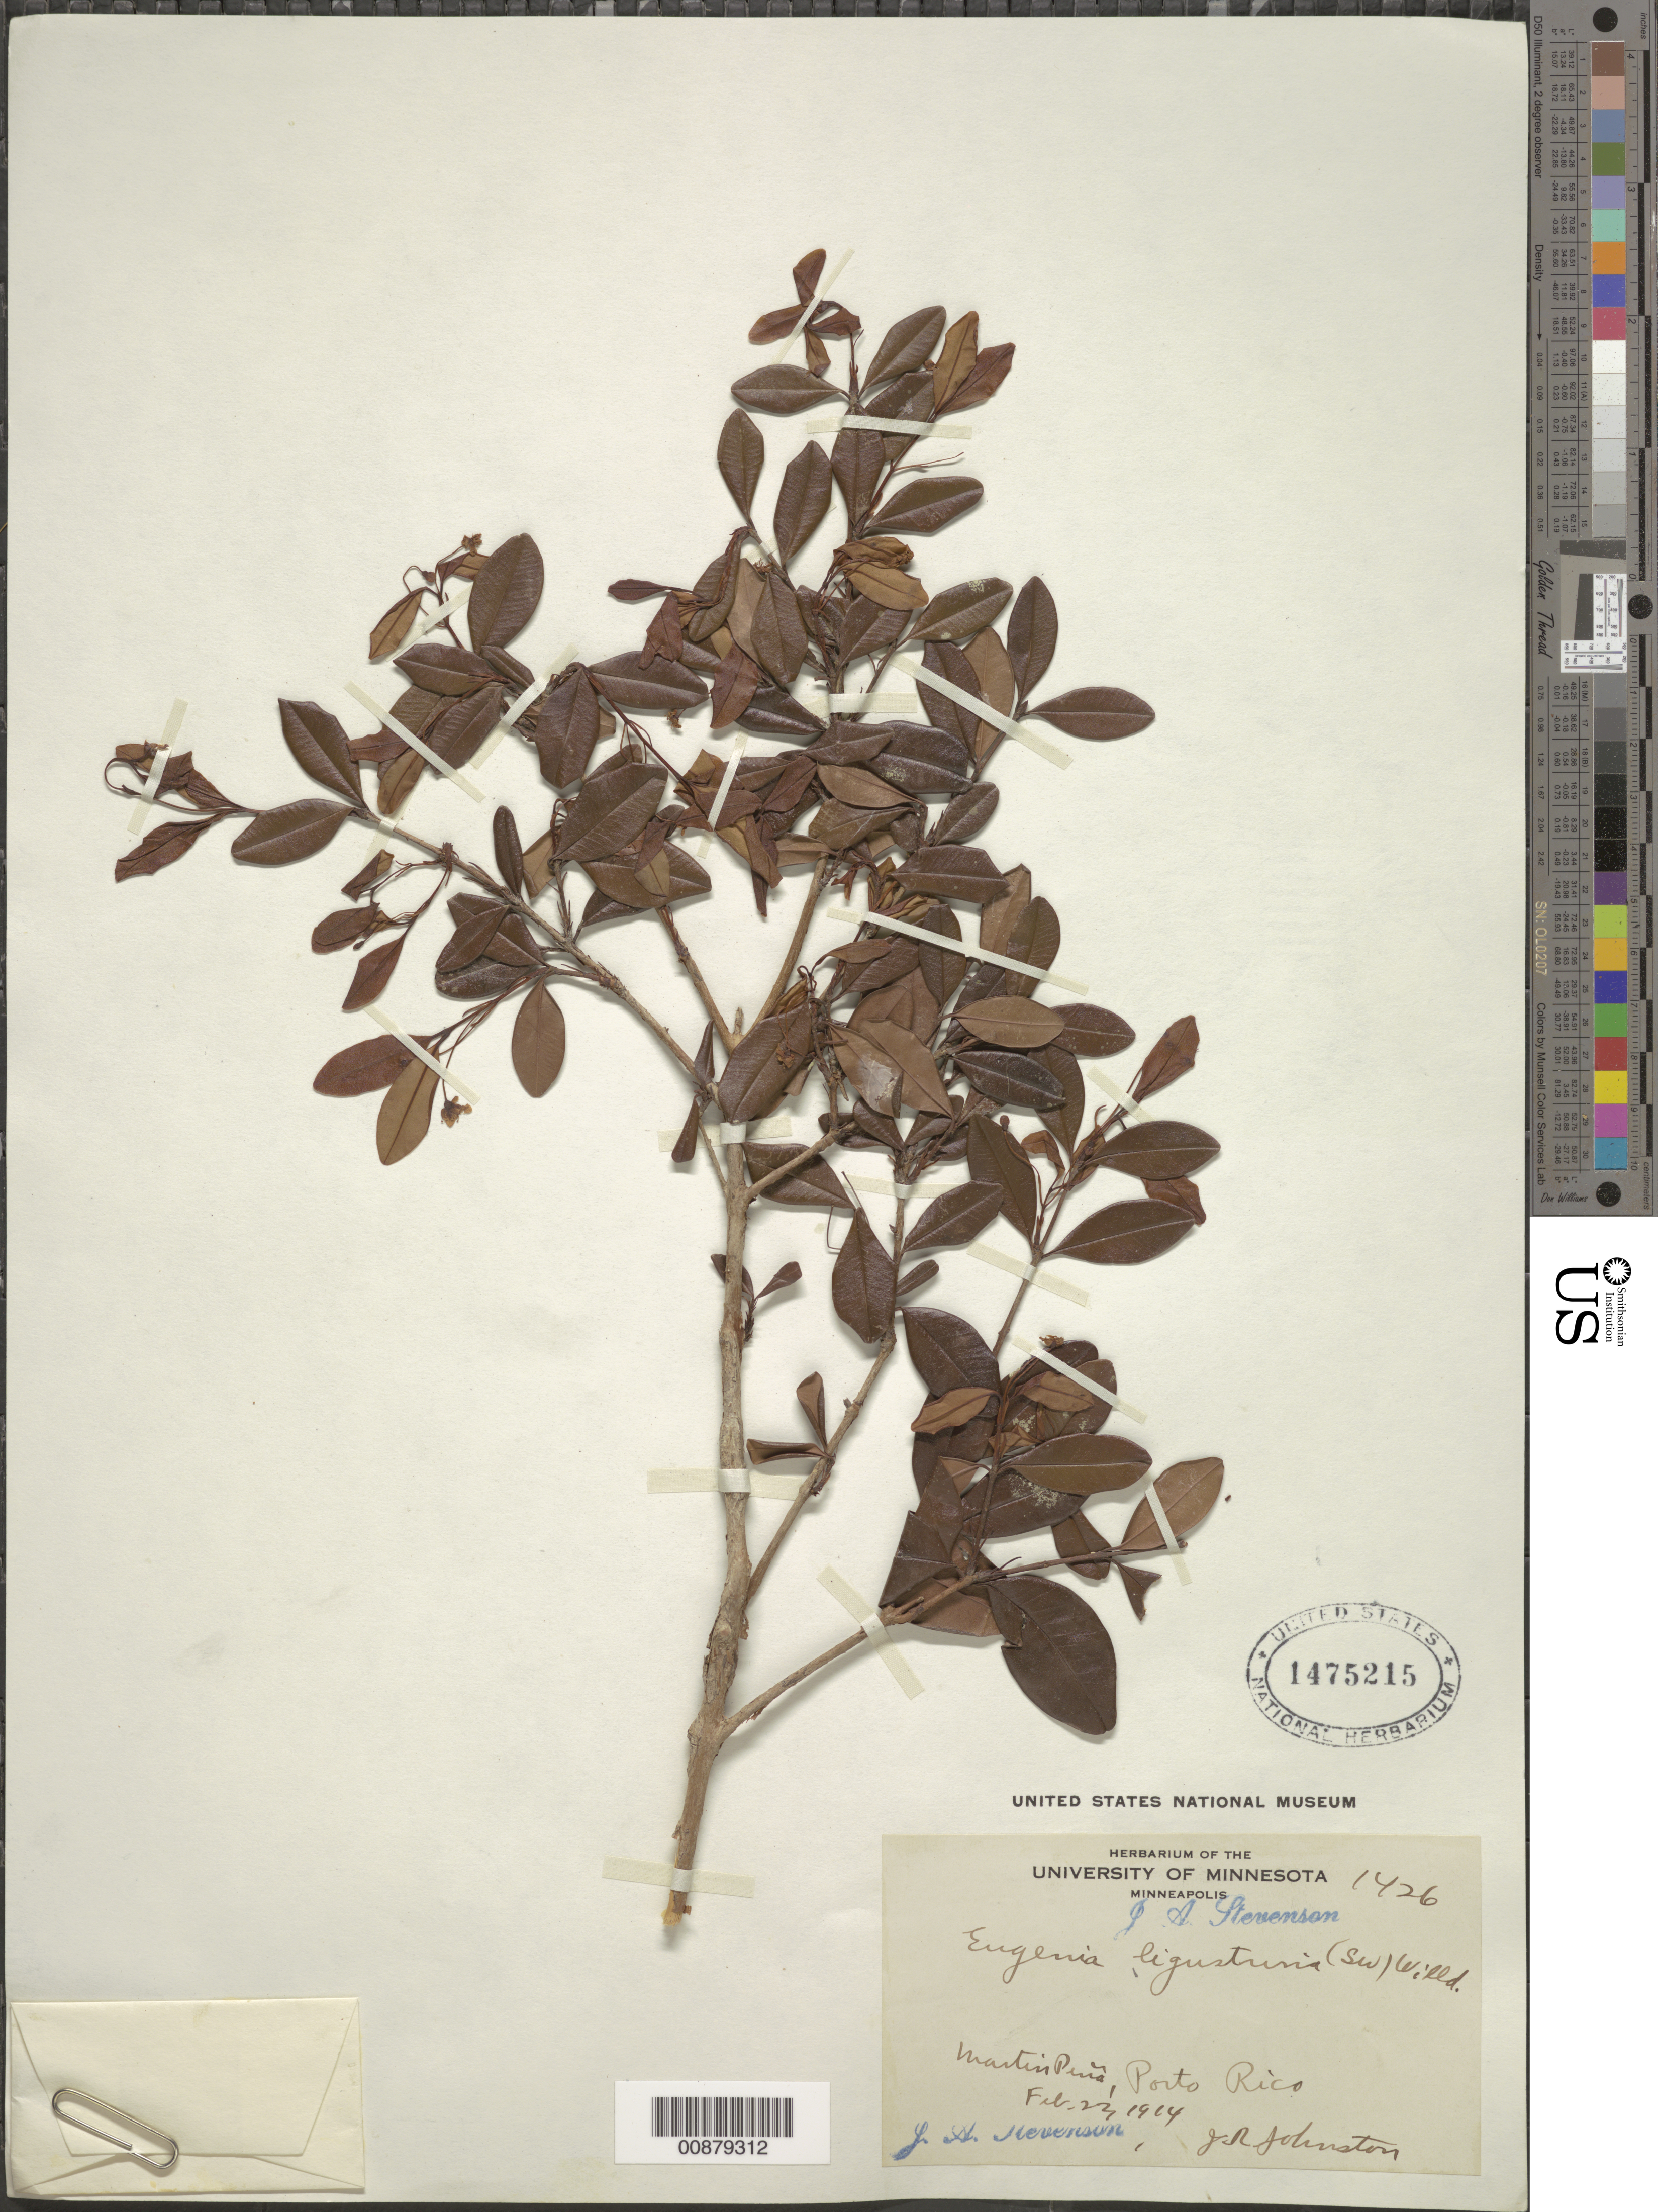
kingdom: Plantae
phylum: Tracheophyta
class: Magnoliopsida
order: Myrtales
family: Myrtaceae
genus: Eugenia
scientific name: Eugenia ligustrina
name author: (Sw.) Willd.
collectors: J. Stevenson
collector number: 1426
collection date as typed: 24 Feb 1964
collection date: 1964-02-24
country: Puerto Rico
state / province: San Juan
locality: Martin Peña.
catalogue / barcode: US 1475215